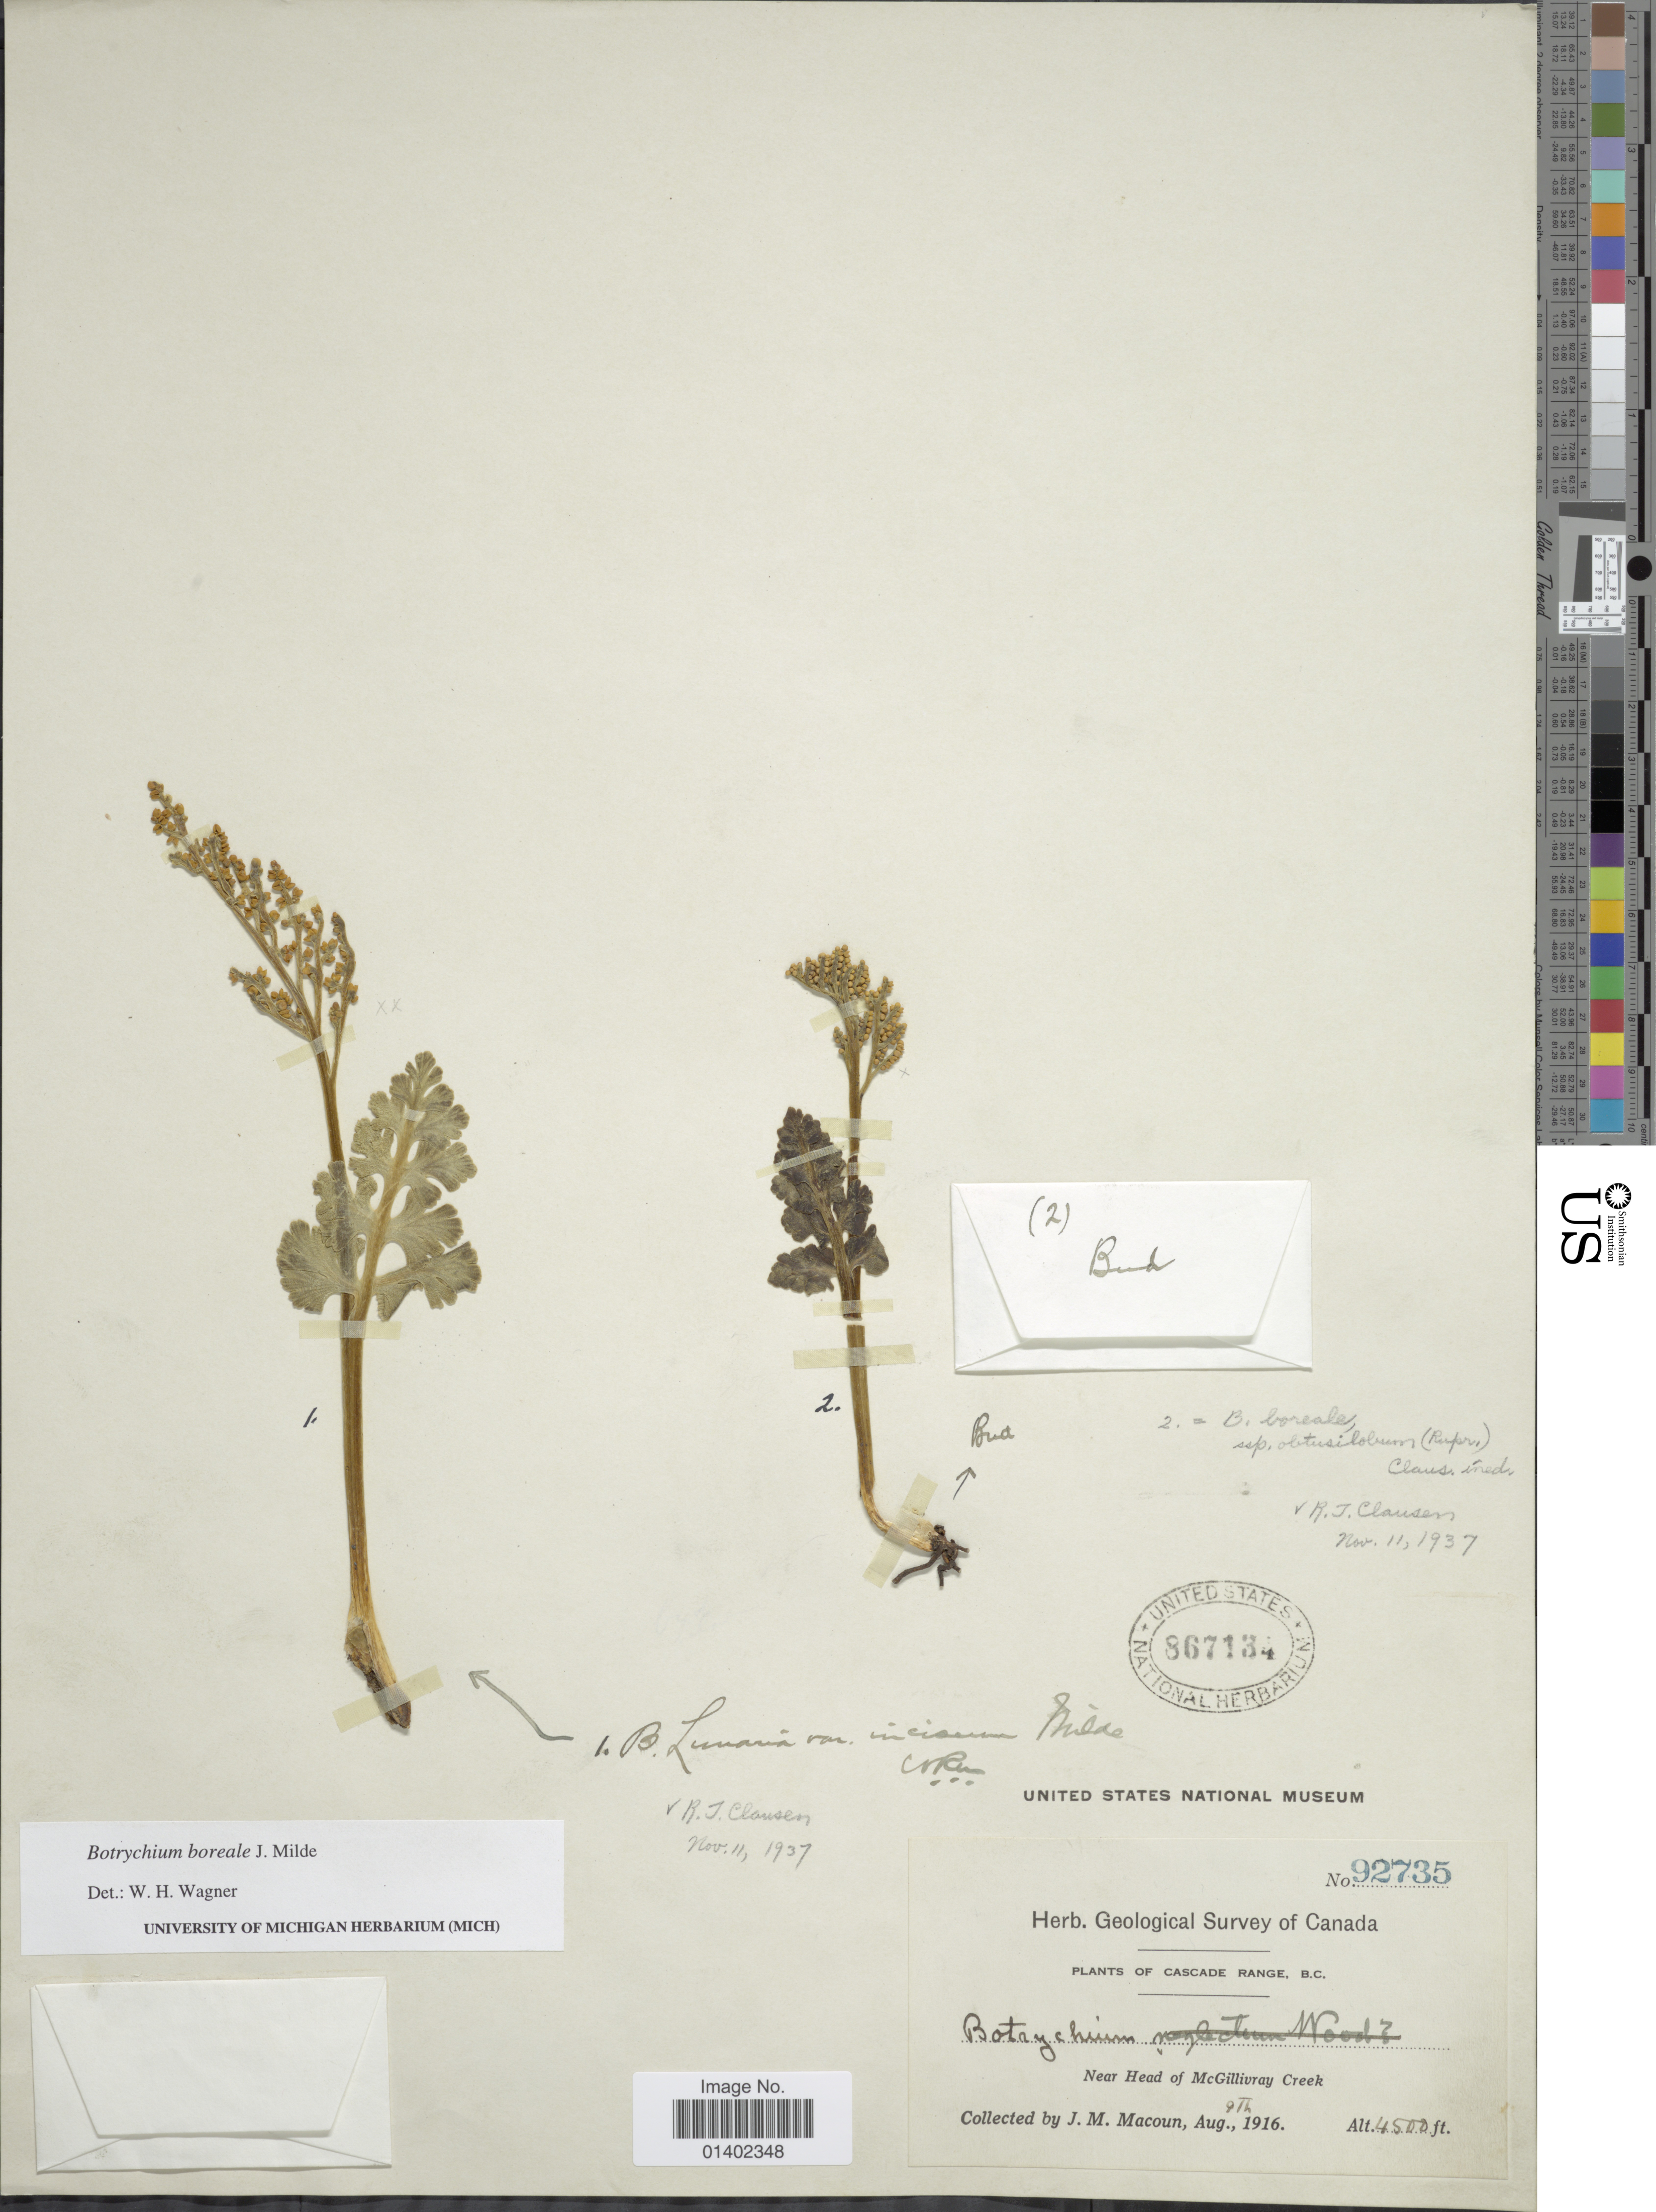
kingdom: Plantae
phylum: Tracheophyta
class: Polypodiopsida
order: Ophioglossales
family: Ophioglossaceae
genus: Botrychium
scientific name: Botrychium pinnatum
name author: H. St. John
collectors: J. M. Macoun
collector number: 92735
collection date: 1916-08-09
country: Canada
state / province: British Columbia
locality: Cascade Range, Near Head of McGillivray Creek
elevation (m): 1372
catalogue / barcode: US 867134